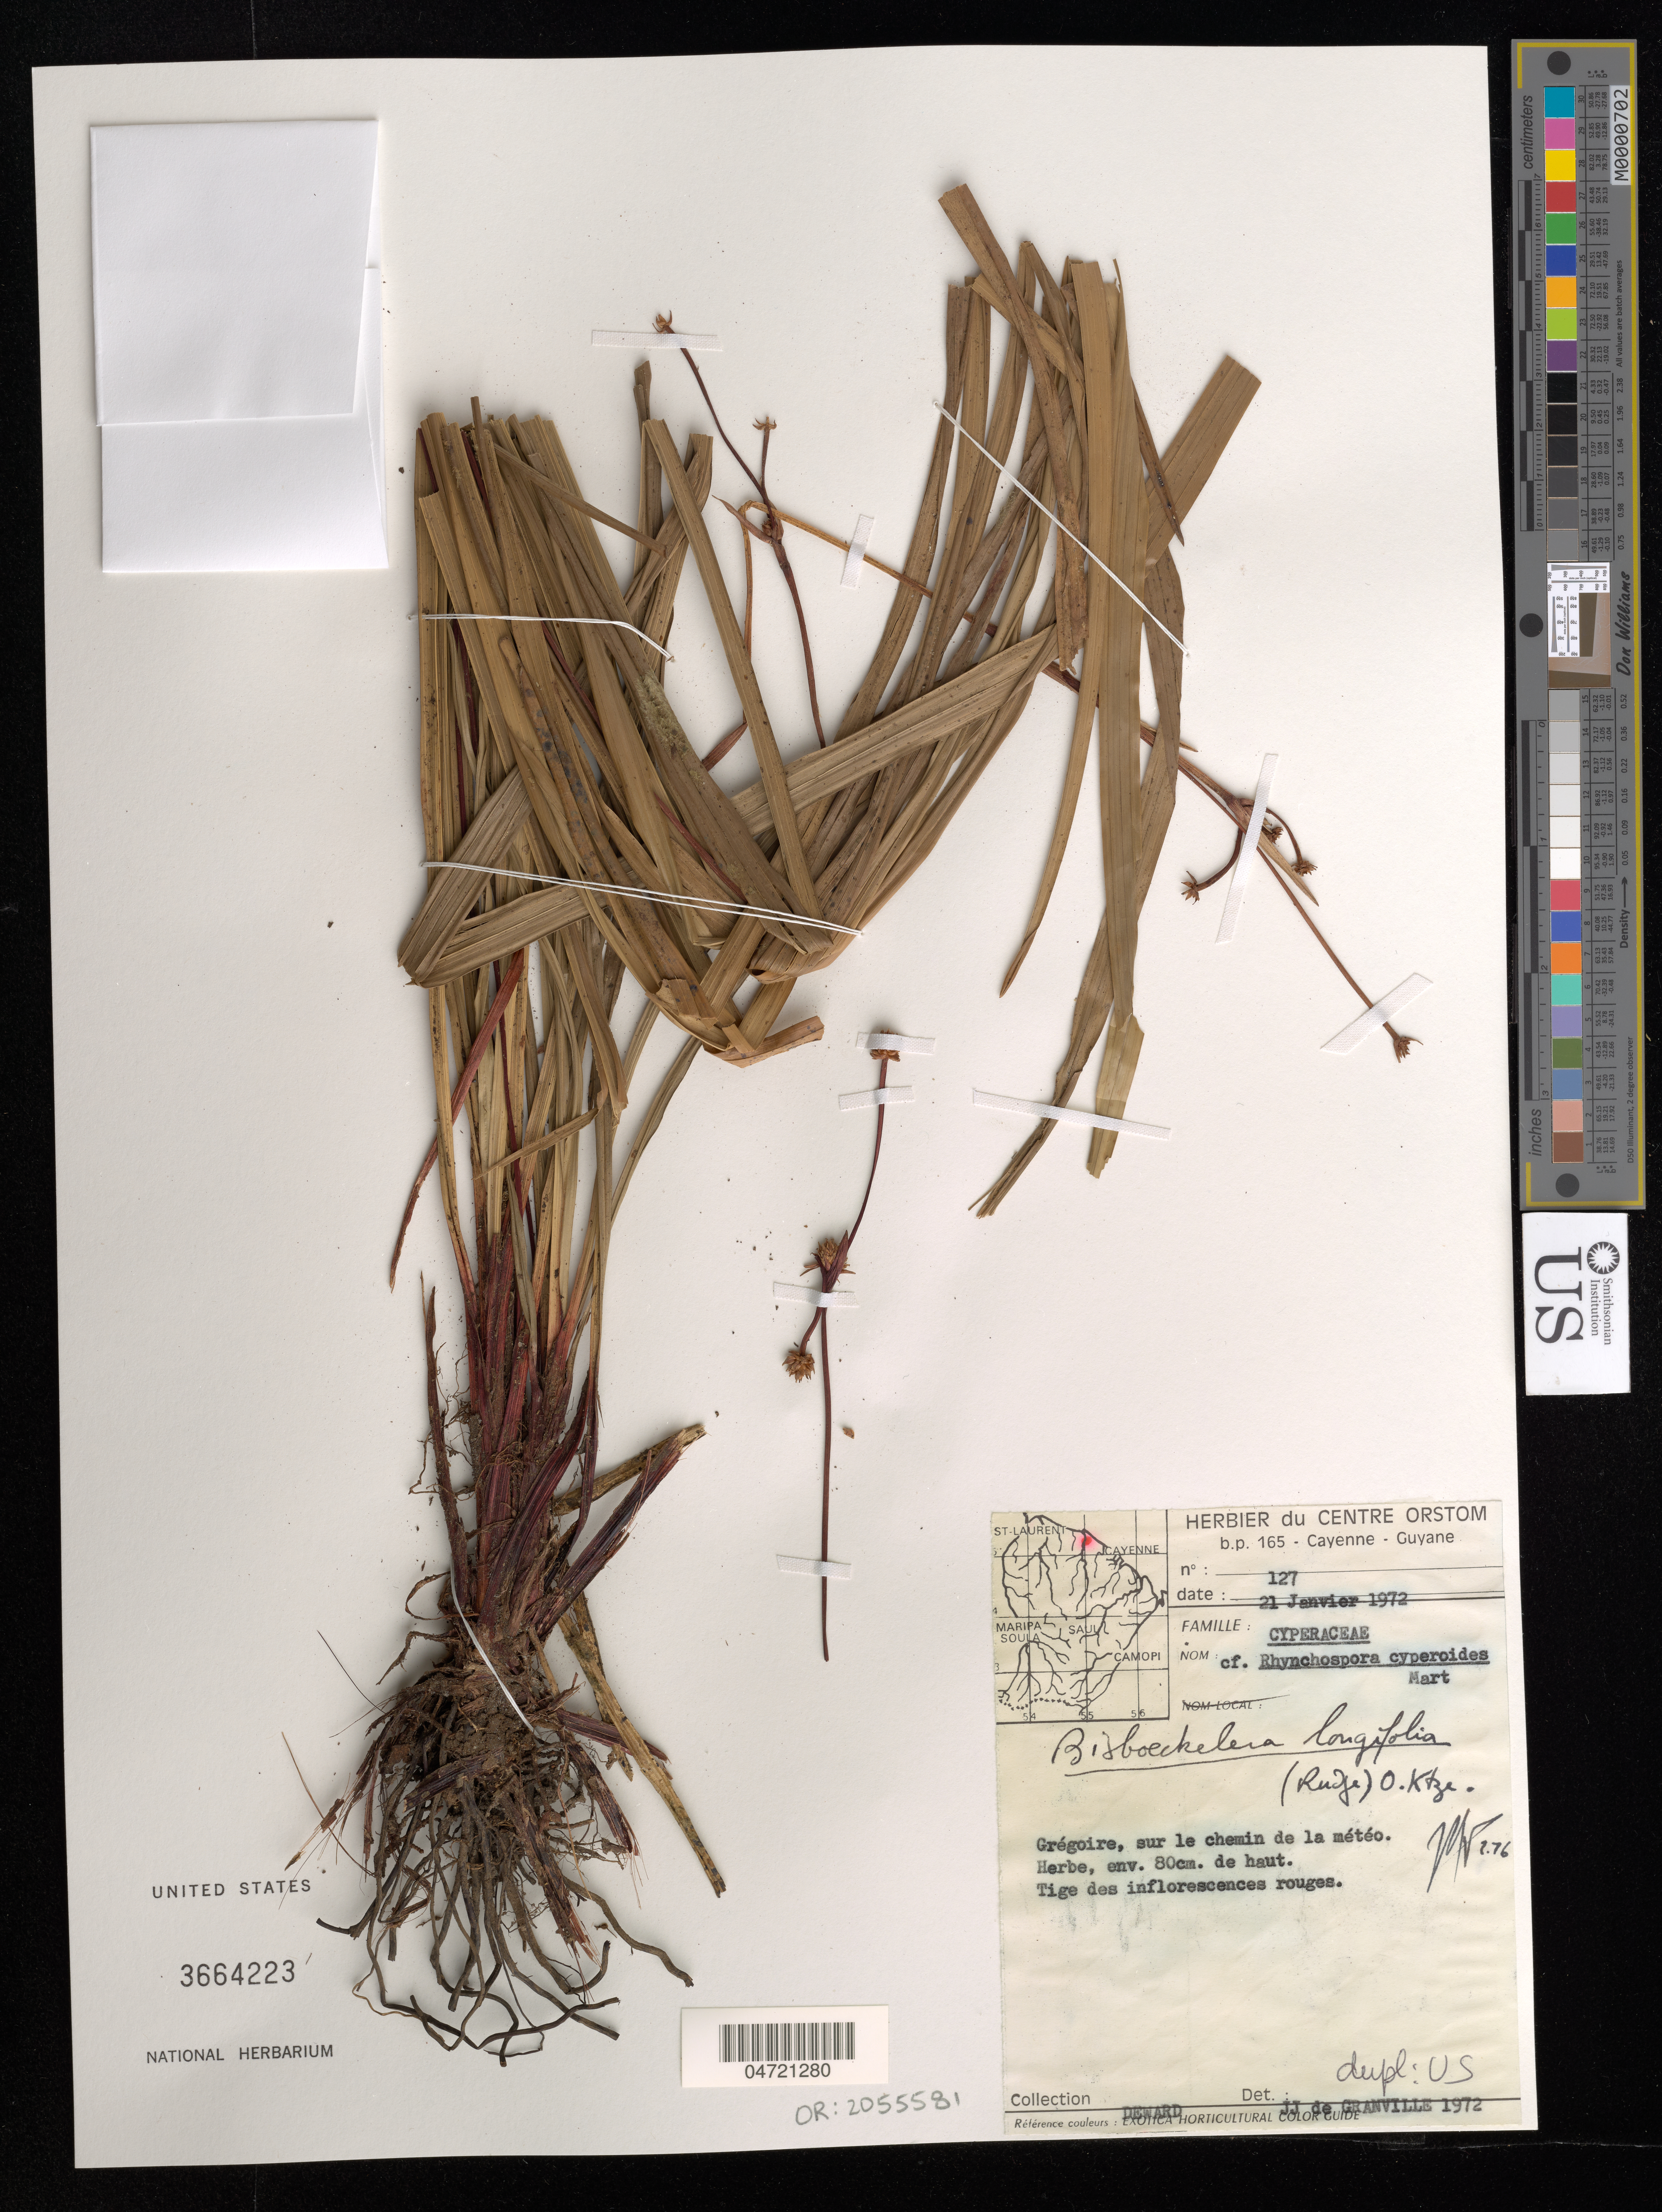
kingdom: Plantae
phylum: Tracheophyta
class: Liliopsida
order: Poales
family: Cyperaceae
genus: Rhynchospora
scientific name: Rhynchospora cyperoides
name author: (Sw.) Mart.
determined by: Granville, J. J. de, (CAY), Institut de Recherche pour le Developpement (IRD) (FRENCH GUIANA)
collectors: G. Deward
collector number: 127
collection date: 1972-01-21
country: French Guiana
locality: Grégoire, sur le chemin de la météo.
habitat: Sur le chemin de la météo.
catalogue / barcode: US 3664223